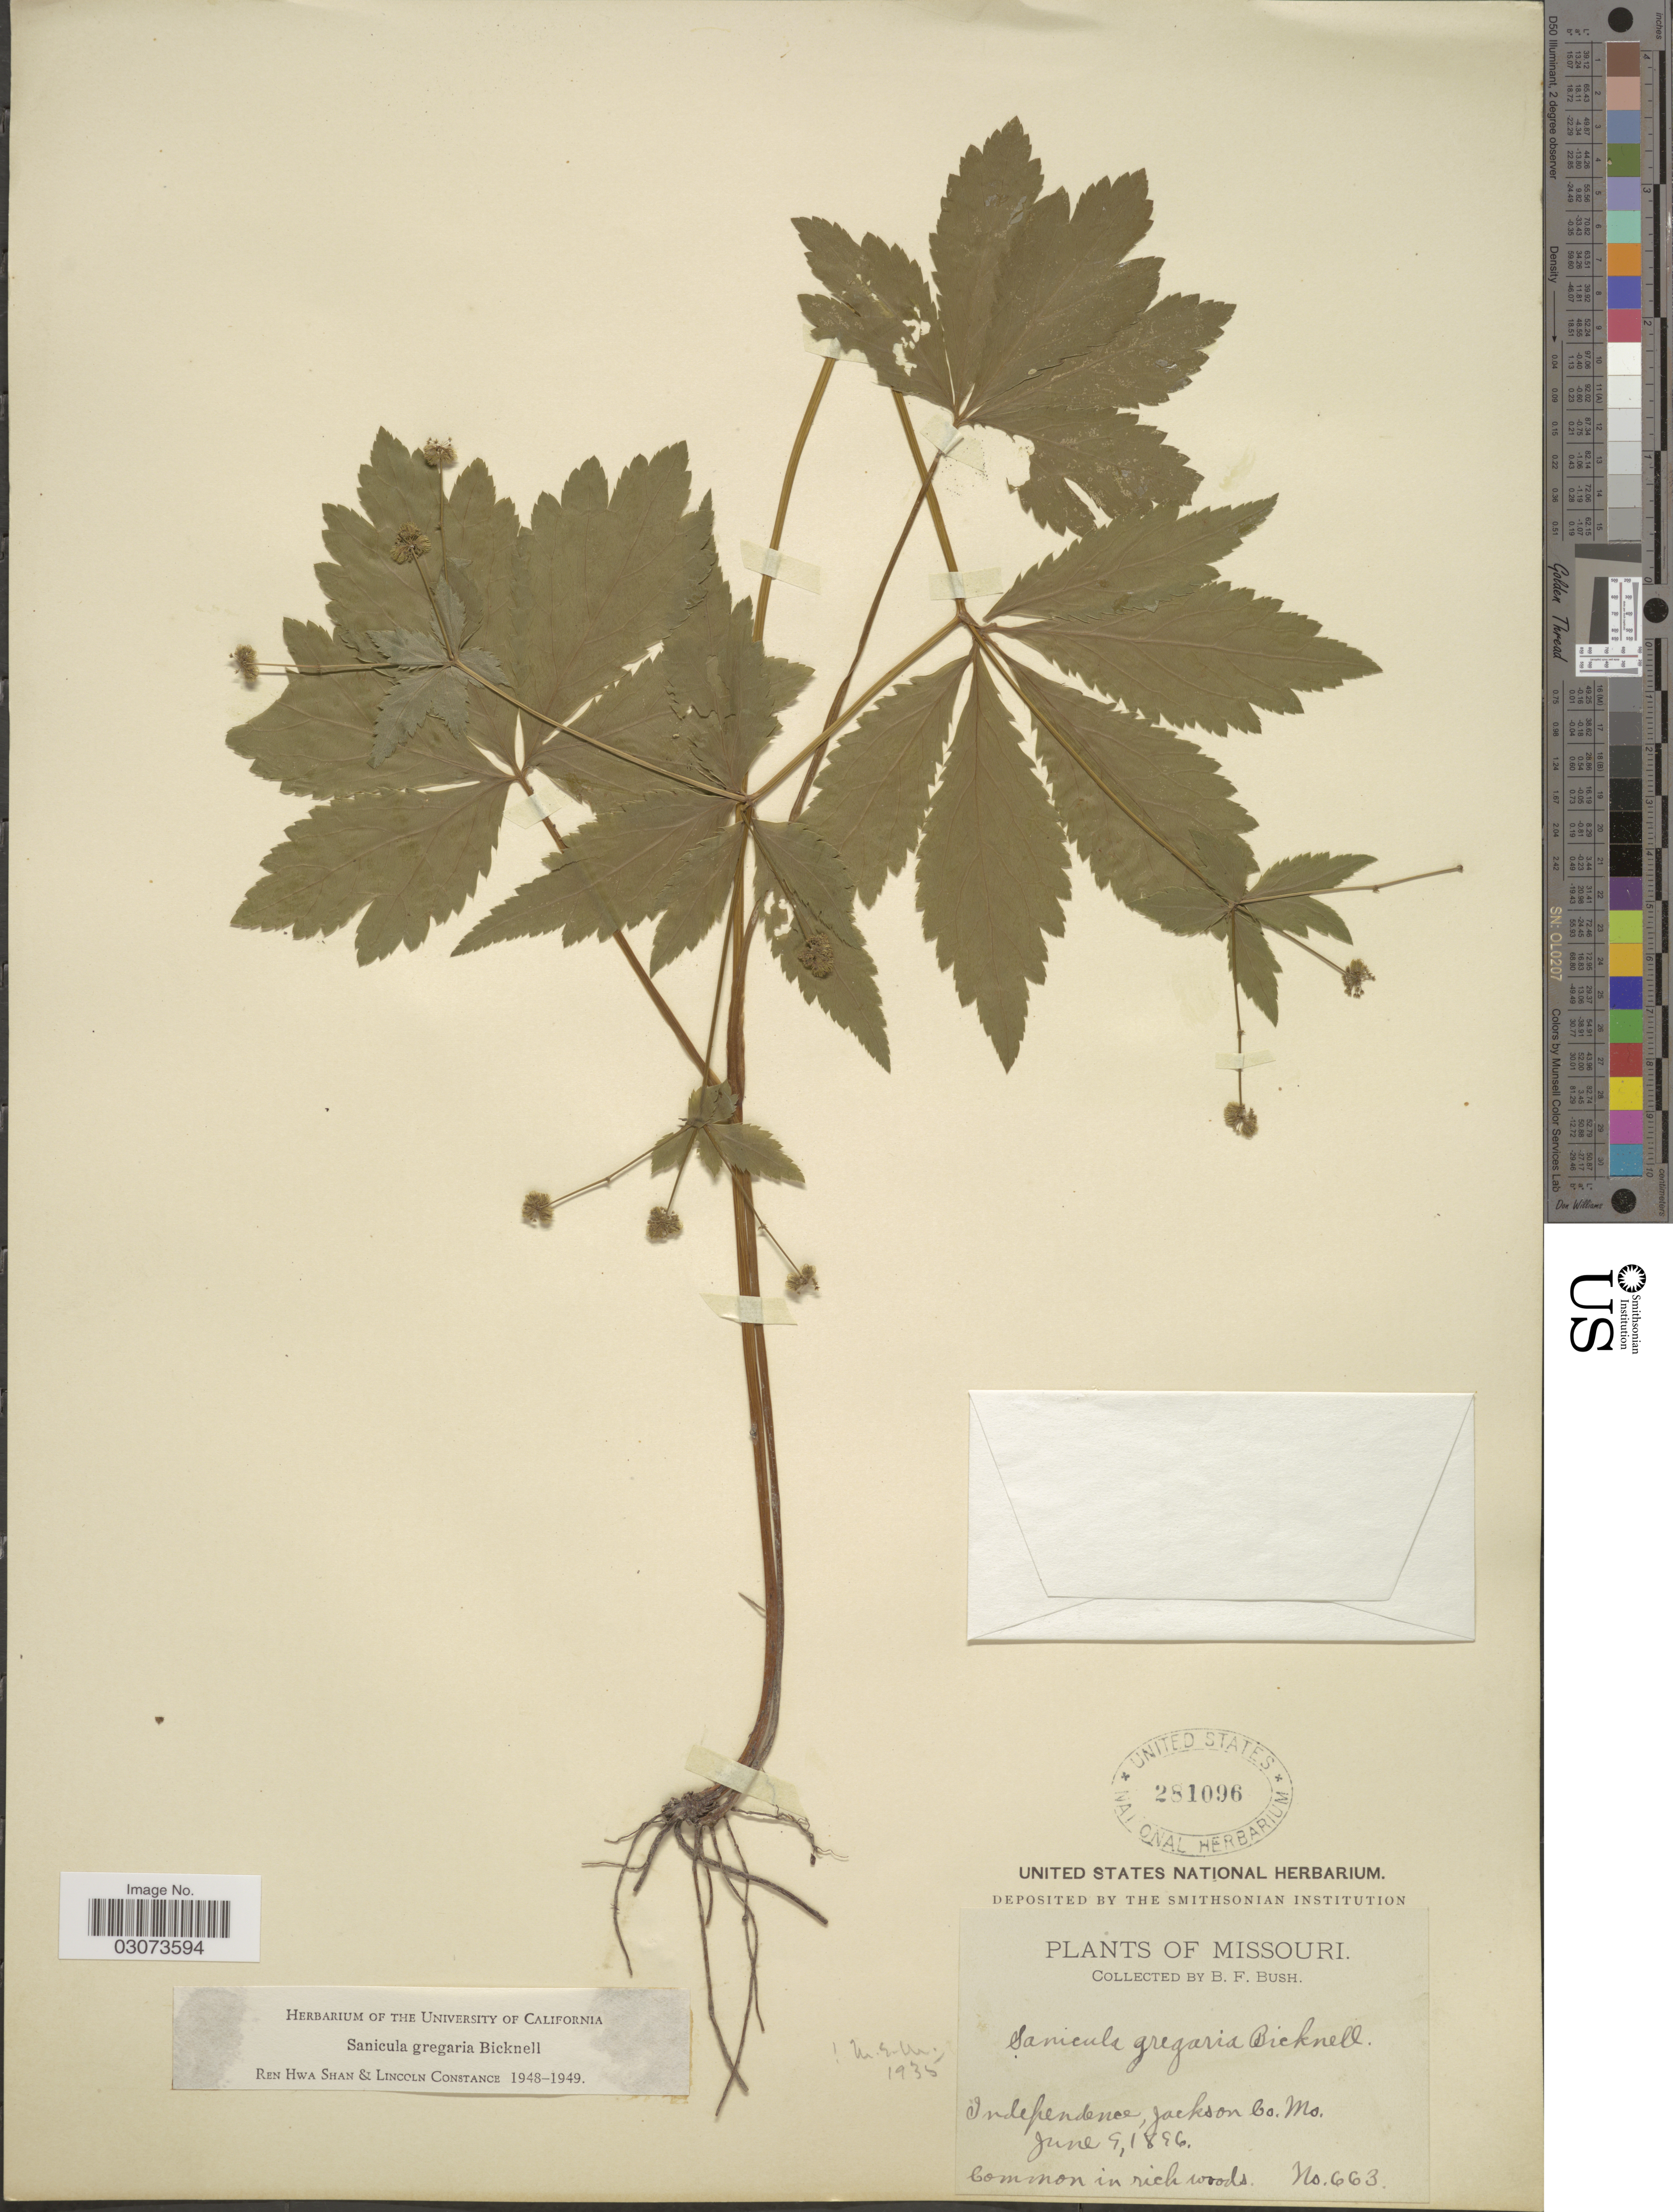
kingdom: Plantae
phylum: Tracheophyta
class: Magnoliopsida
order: Apiales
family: Apiaceae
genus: Sanicula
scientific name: Sanicula gregaria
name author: E.P. Bicknell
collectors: B. F. Bush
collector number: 663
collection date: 1896-06-09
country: United States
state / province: Missouri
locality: Independence, Jackson Co.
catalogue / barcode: US 281096